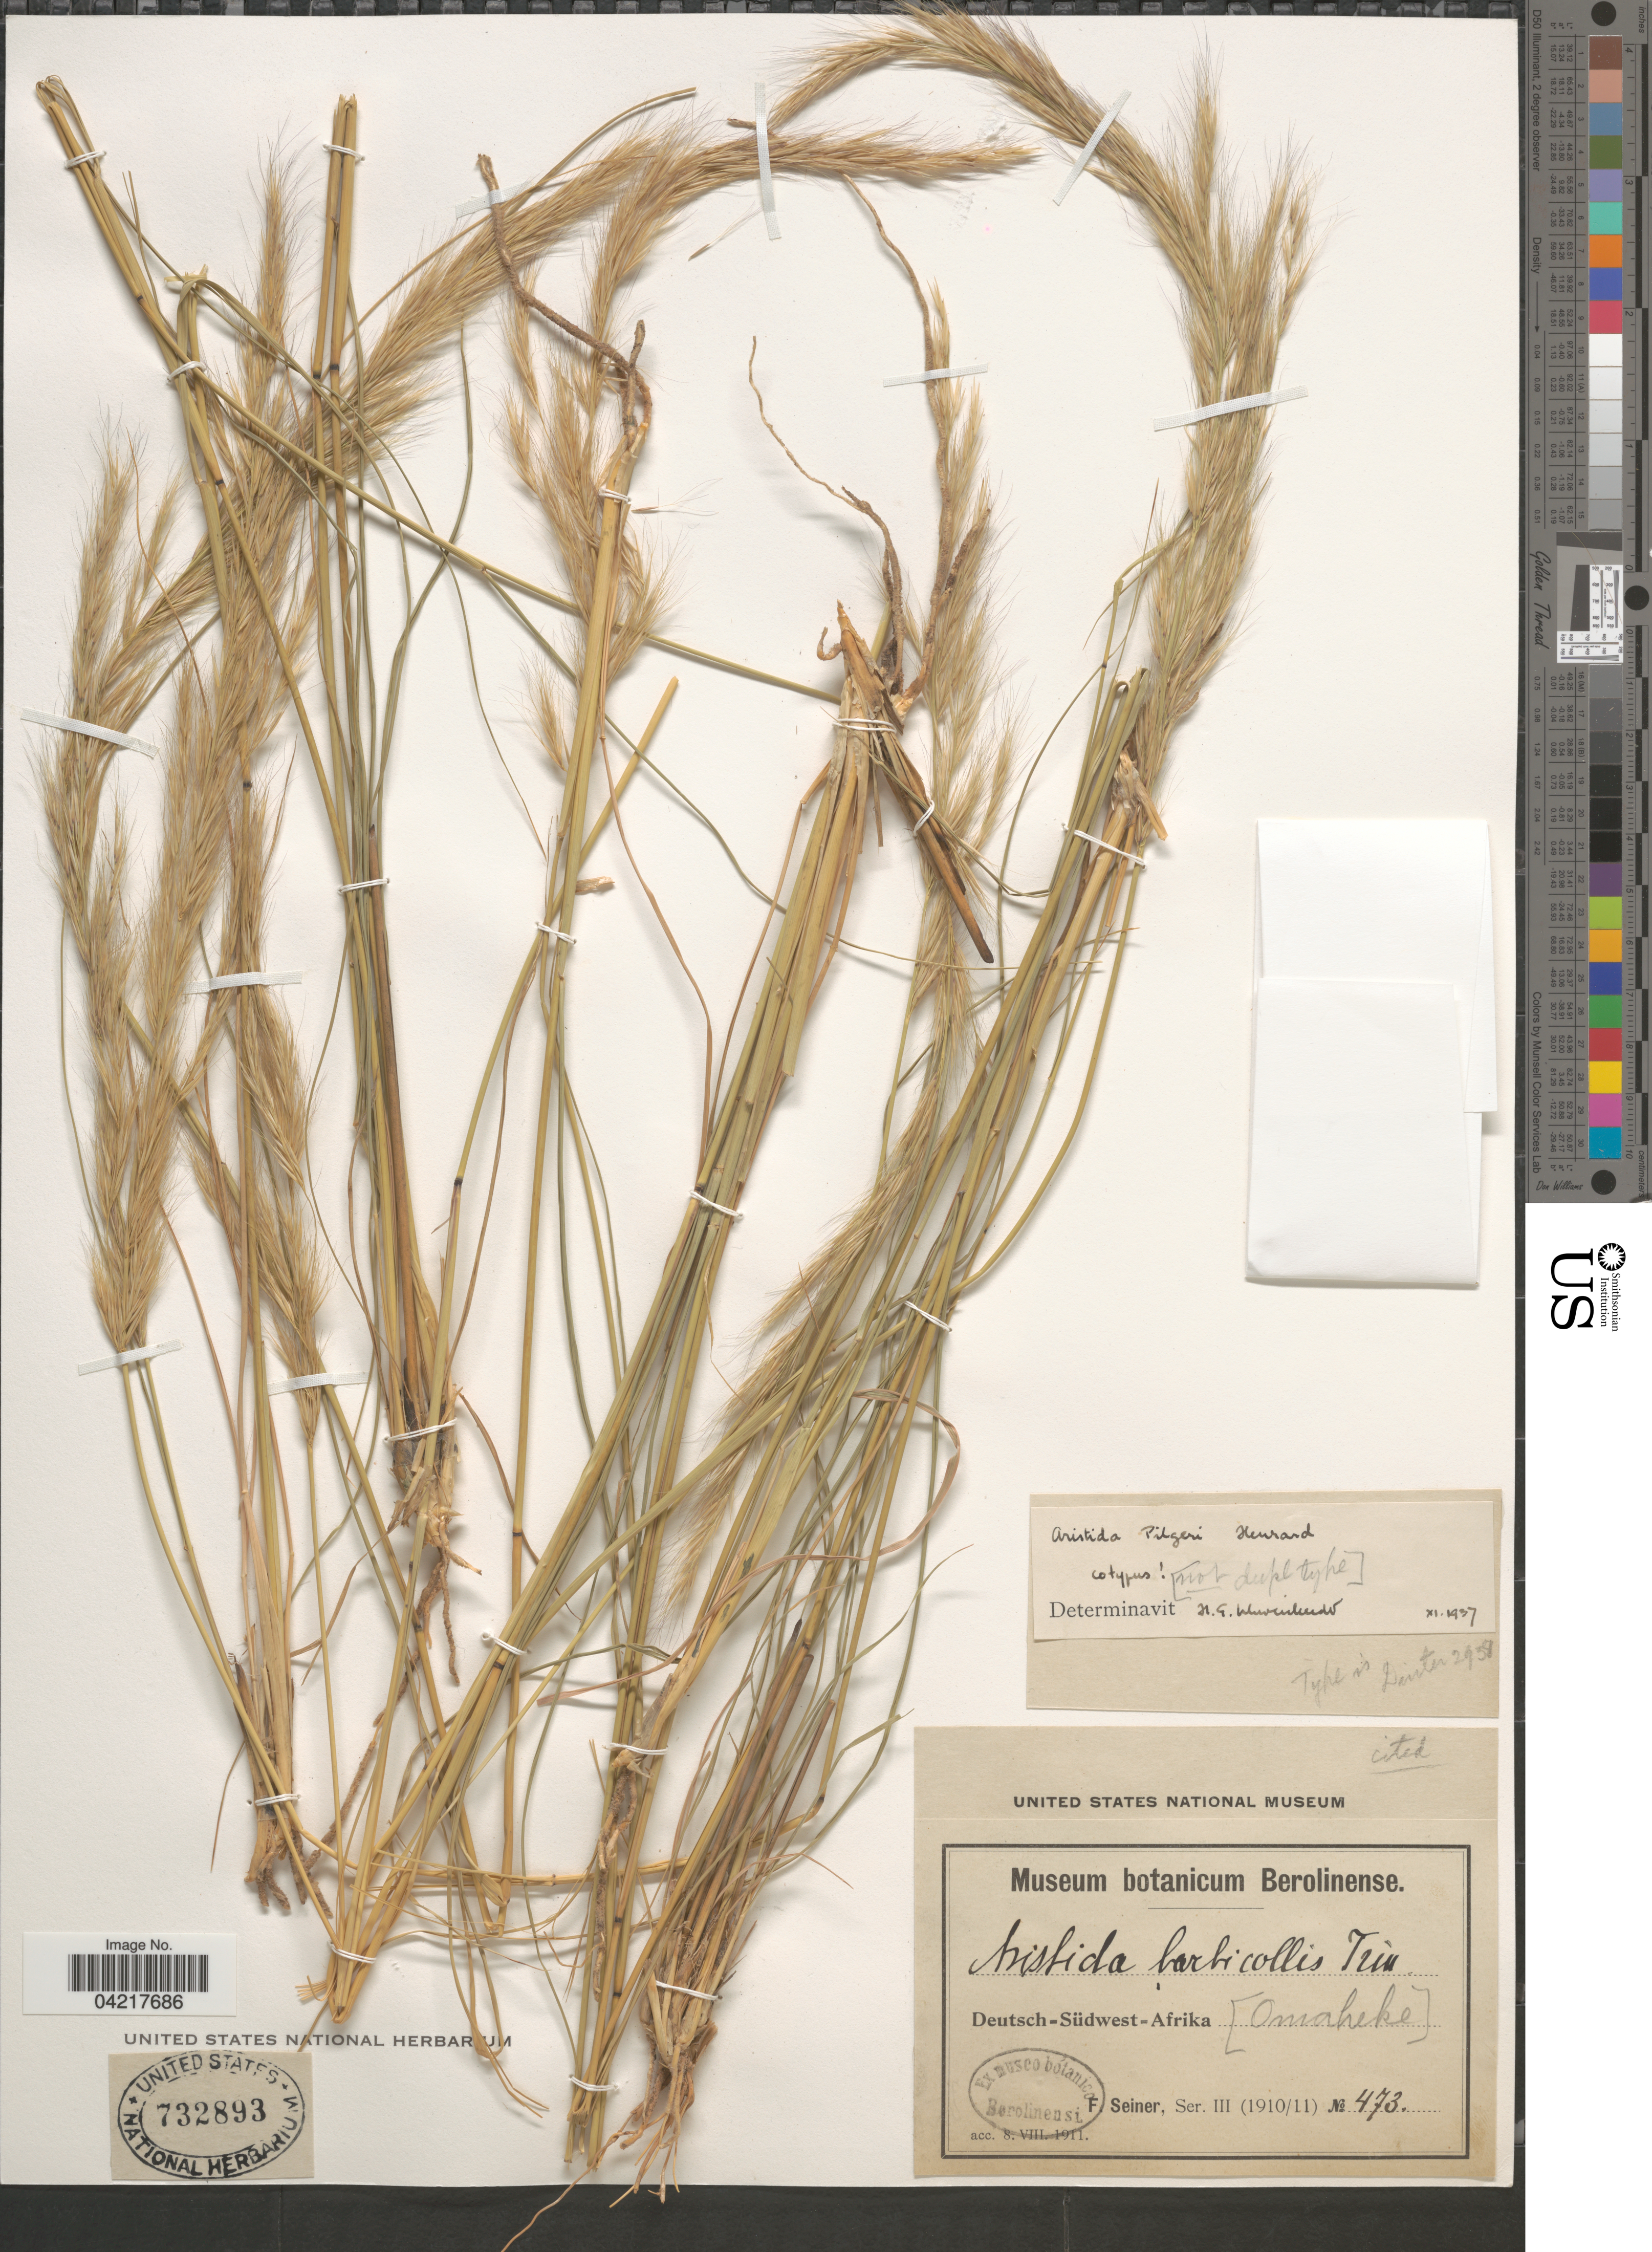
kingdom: Plantae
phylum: Tracheophyta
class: Liliopsida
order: Poales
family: Poaceae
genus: Aristida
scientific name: Aristida pilgeri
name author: Henr.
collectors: F. Seiner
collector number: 473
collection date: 1911-08-08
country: Namibia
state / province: Omaheke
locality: Deutsch-Südwest-Afrika.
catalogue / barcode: US 732893